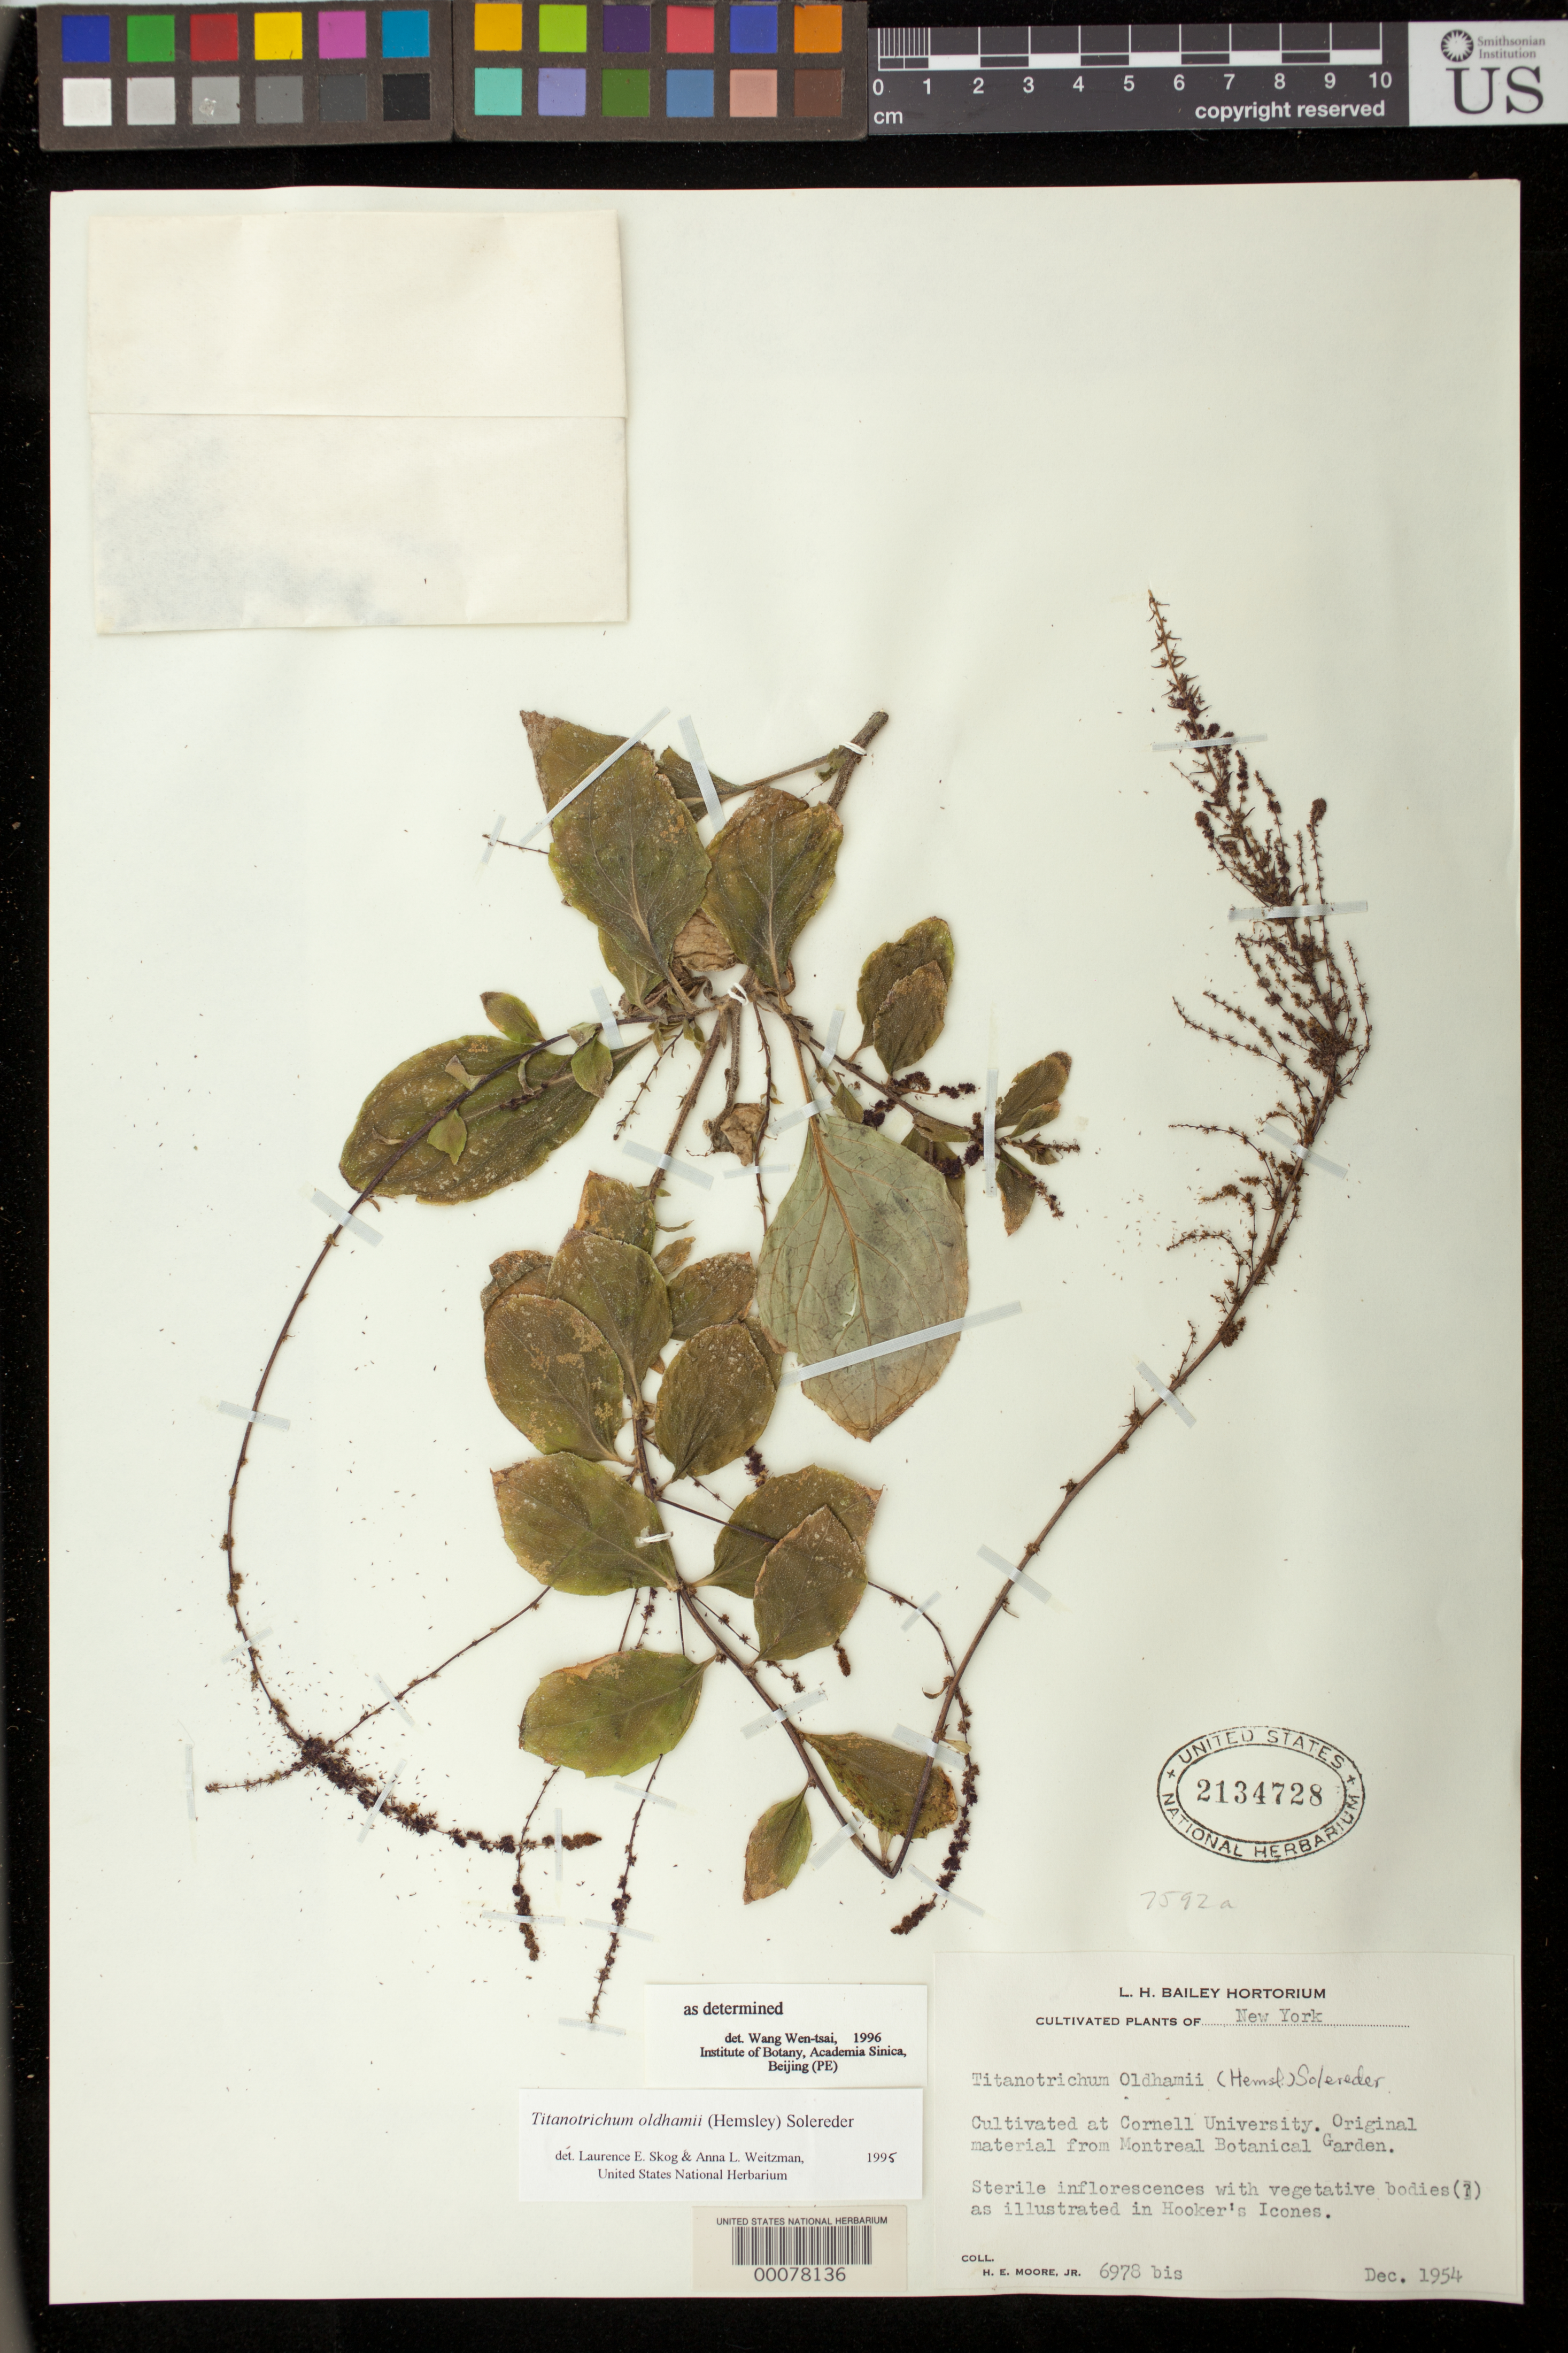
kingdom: Plantae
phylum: Tracheophyta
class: Magnoliopsida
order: Lamiales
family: Gesneriaceae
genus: Titanotrichum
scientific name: Titanotrichum oldhamii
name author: (Hemsl.) Soler.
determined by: Li, H. L.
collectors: H. E. Moore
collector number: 6978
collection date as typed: Dec 1954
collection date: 1954-12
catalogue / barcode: US 2134728